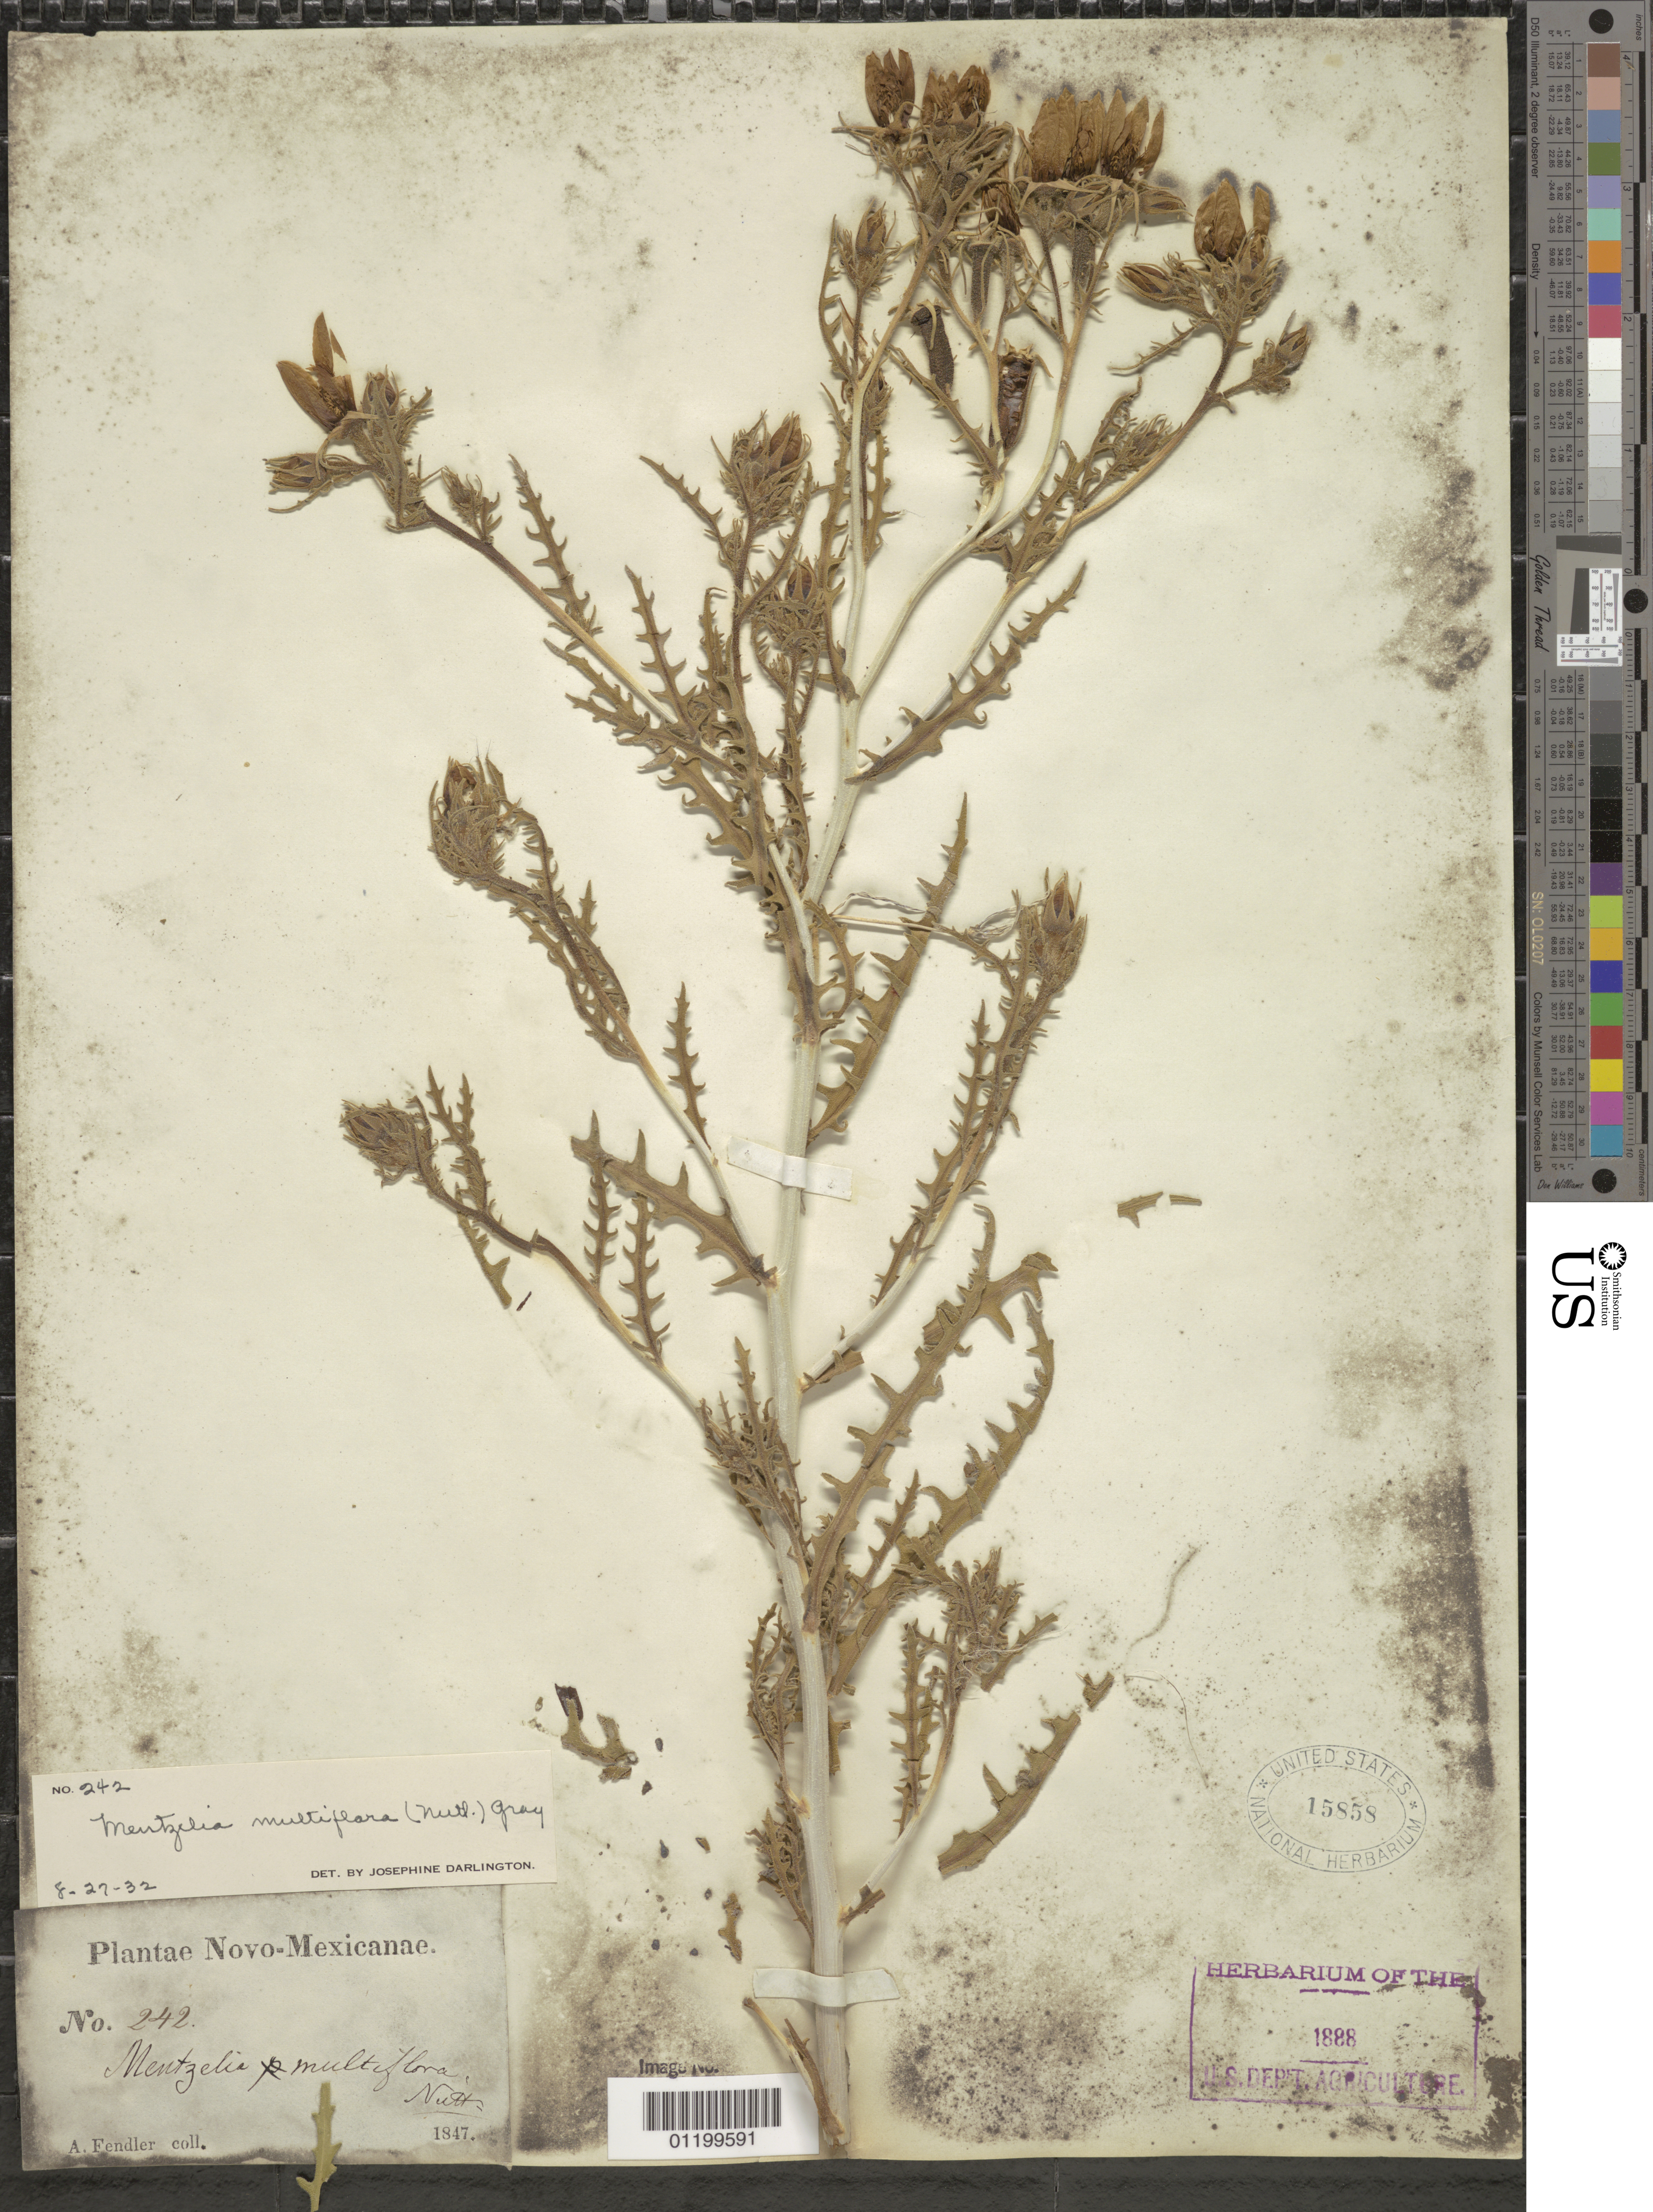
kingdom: Plantae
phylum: Tracheophyta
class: Magnoliopsida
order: Cornales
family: Loasaceae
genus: Mentzelia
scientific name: Mentzelia multiflora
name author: (Nutt.) A. Gray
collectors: A. Fendler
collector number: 242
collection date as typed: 1847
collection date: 1847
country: United States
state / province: New Mexico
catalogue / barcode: US 15858